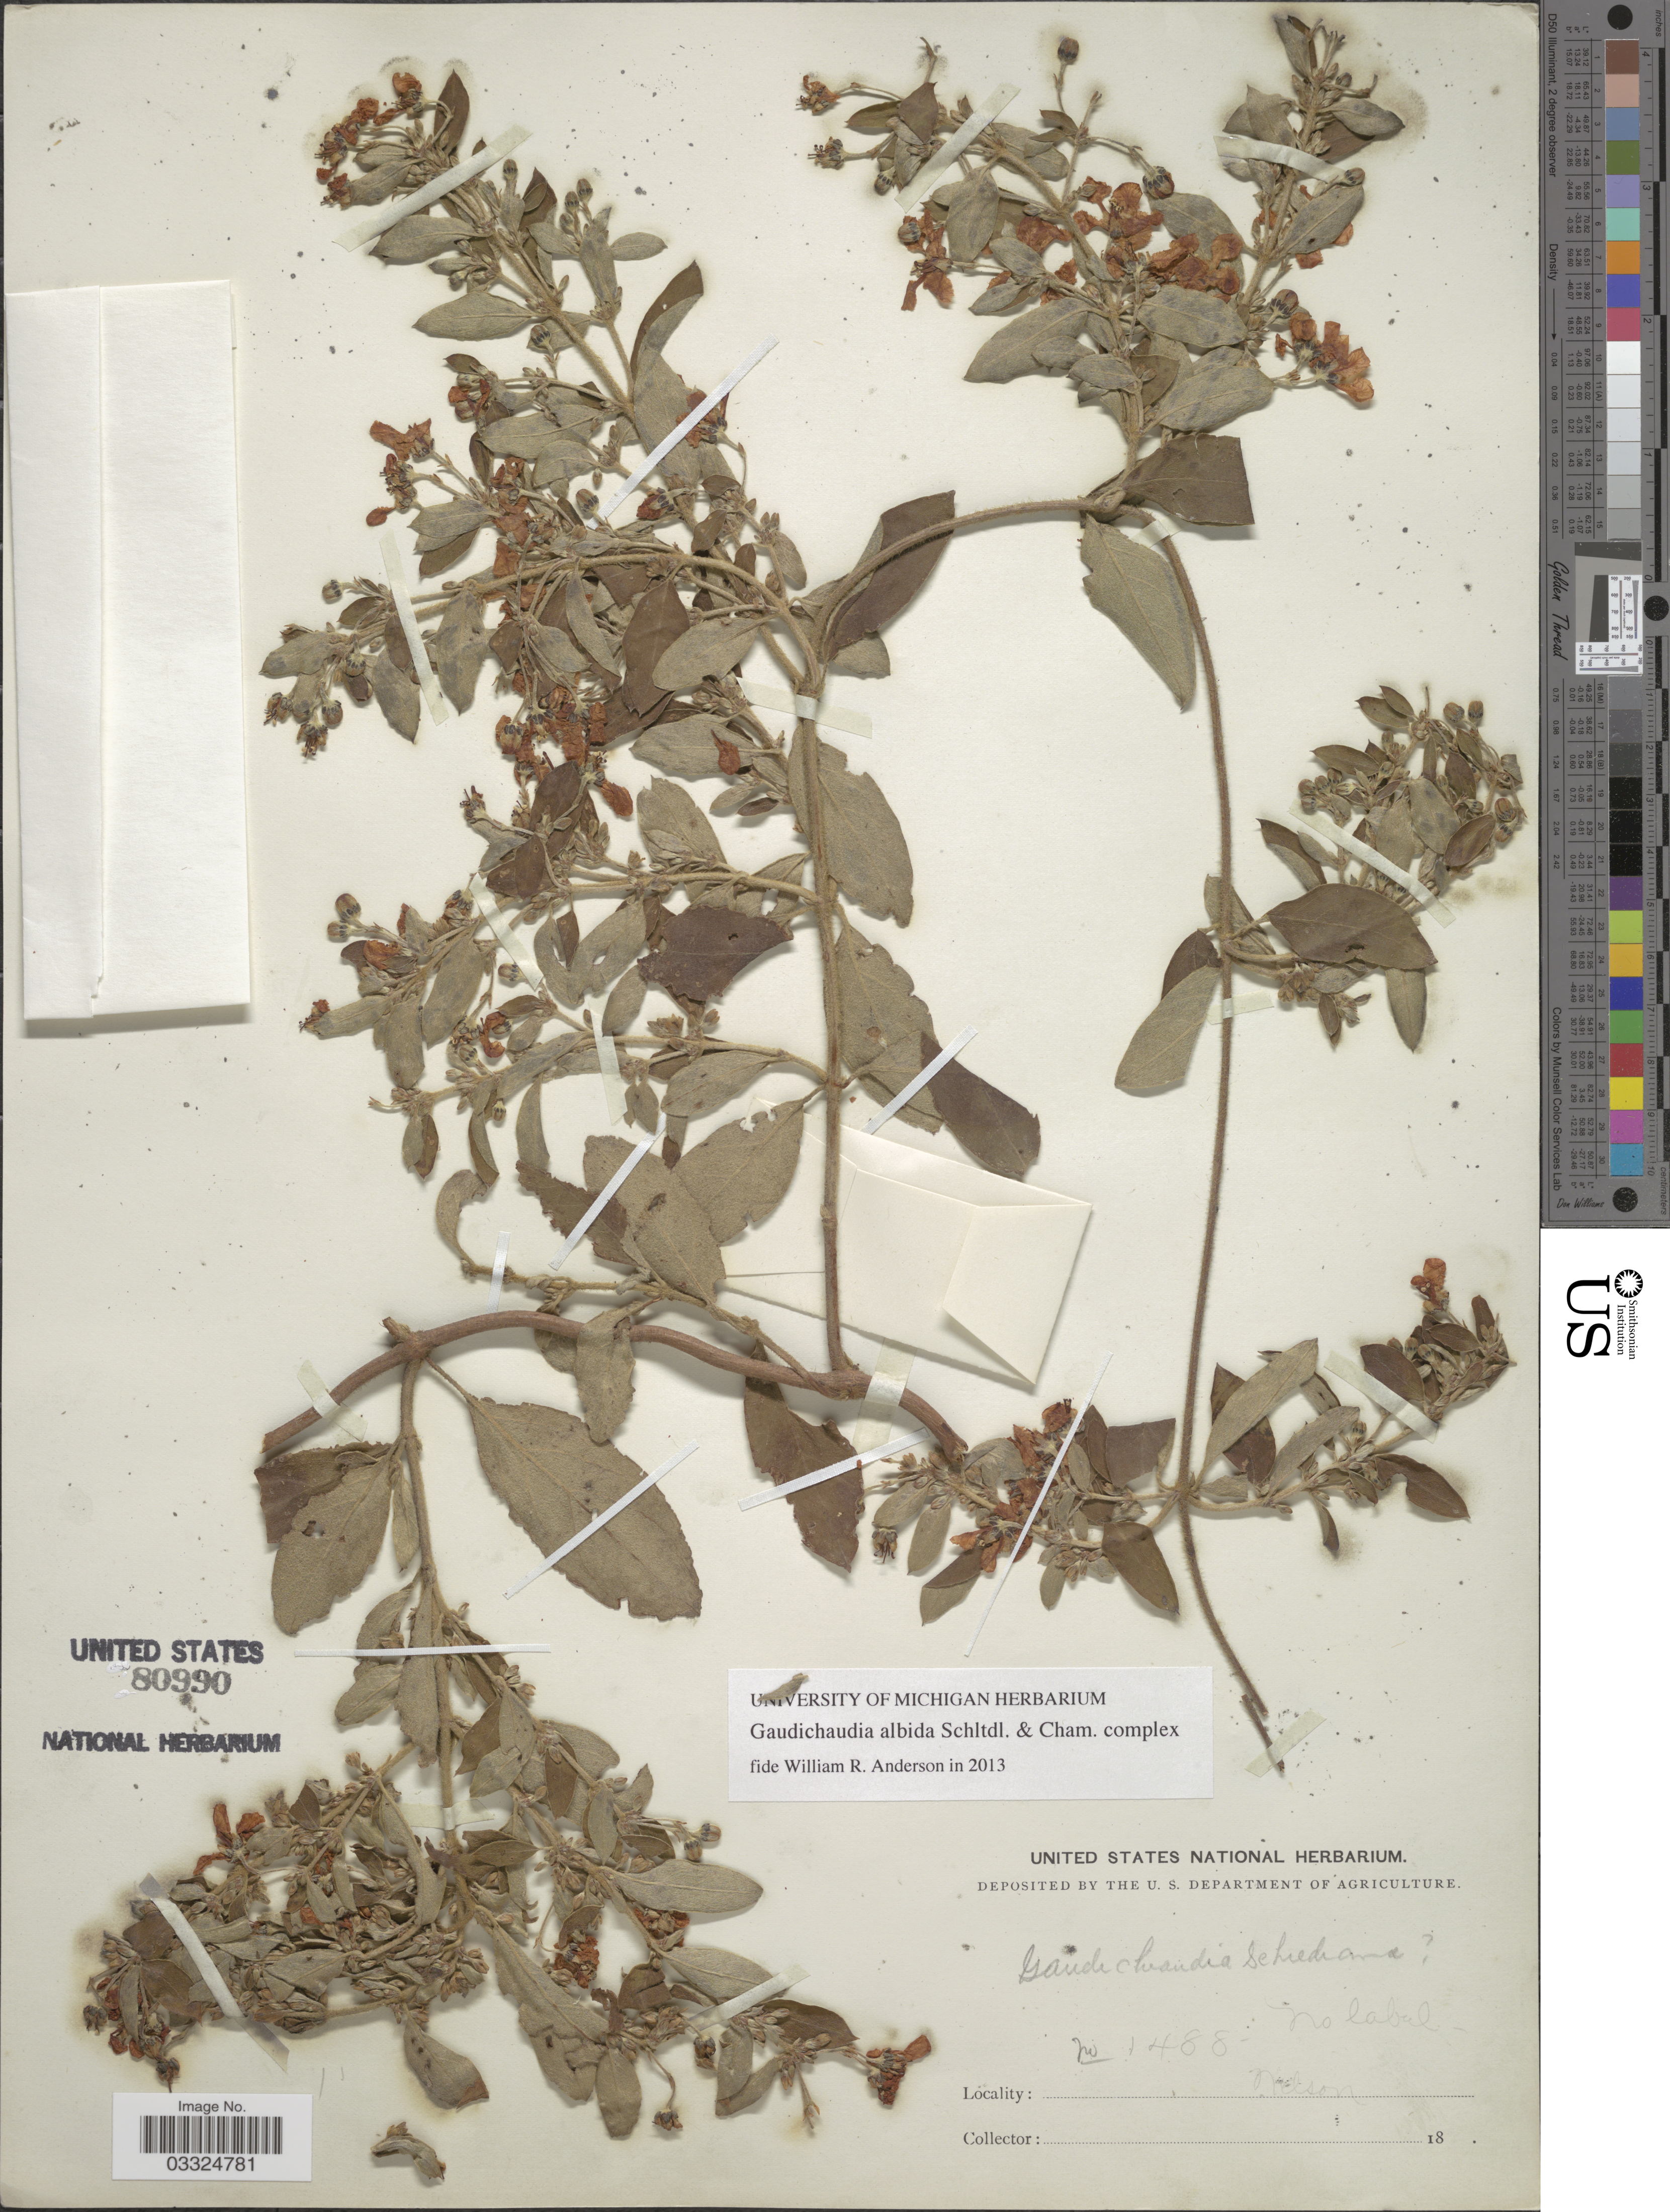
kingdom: Plantae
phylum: Tracheophyta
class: Magnoliopsida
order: Malpighiales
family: Malpighiaceae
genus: Gaudichaudia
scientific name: Gaudichaudia albida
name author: Schltdl. & Cham.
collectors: Nelson, --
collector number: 1488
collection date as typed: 18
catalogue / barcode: US 80990